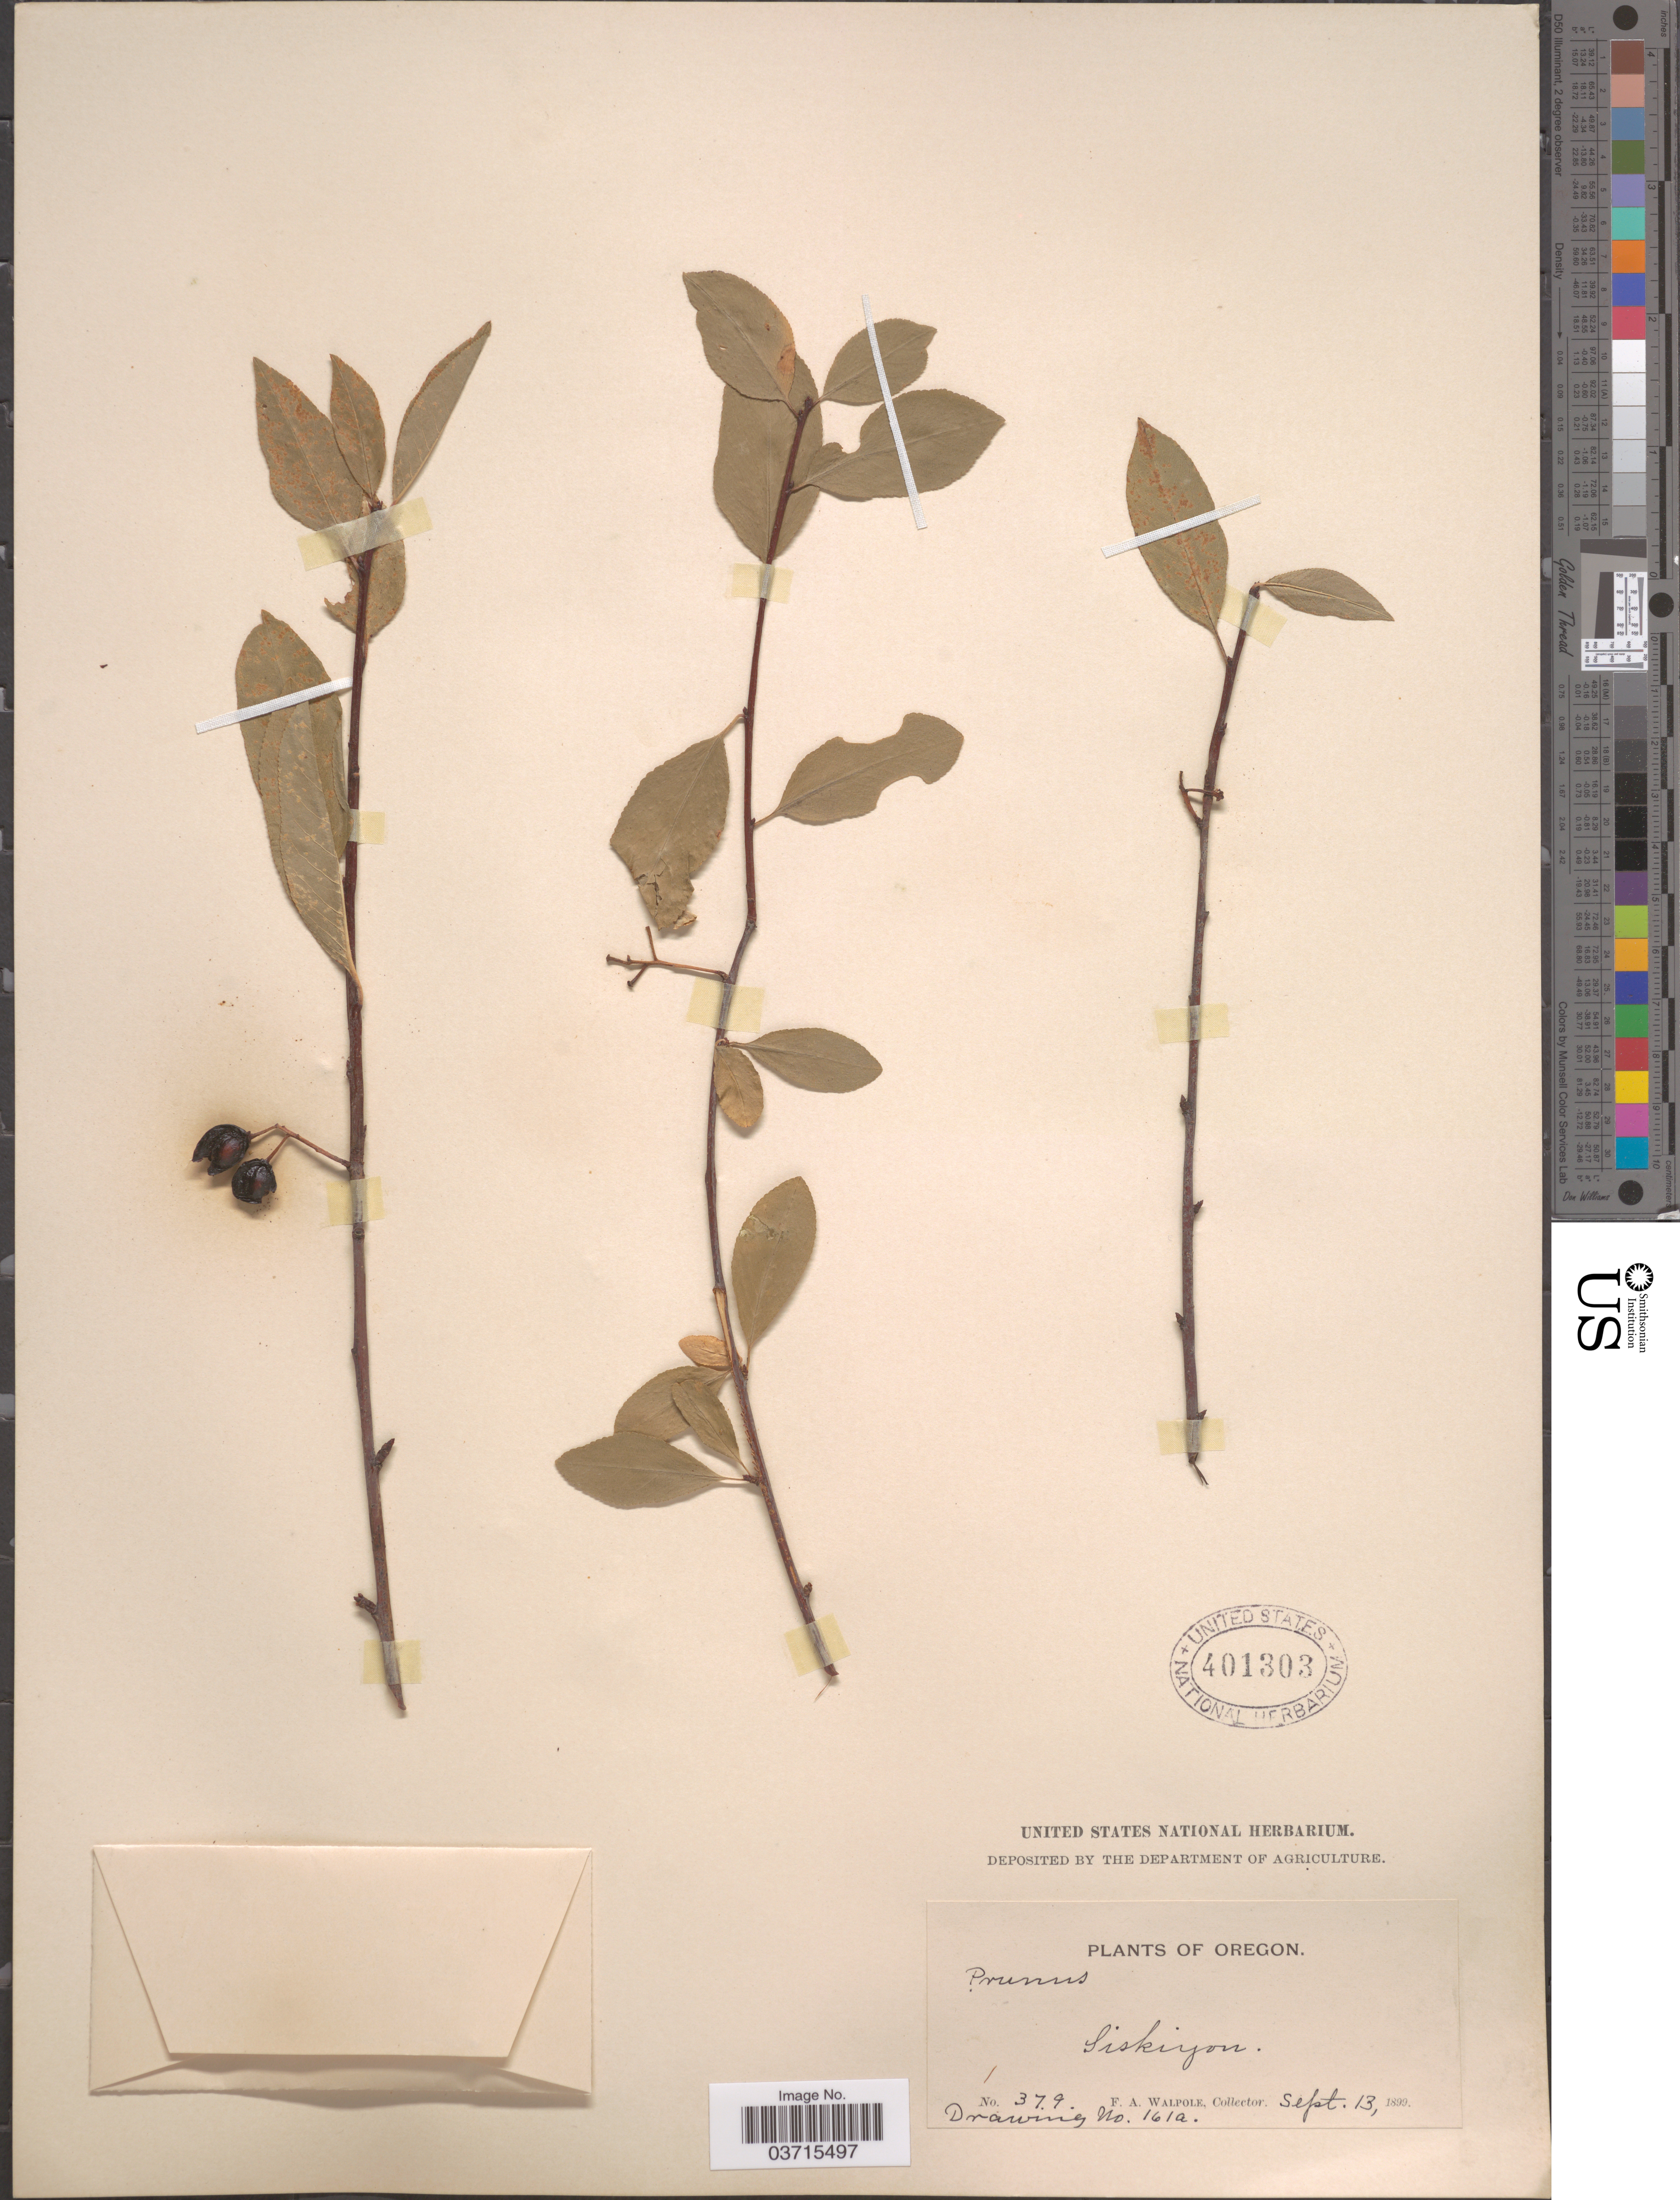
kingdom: Plantae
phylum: Tracheophyta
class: Magnoliopsida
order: Rosales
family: Rosaceae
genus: Prunus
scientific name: Prunus emarginata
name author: (Douglas ex Hook.) Eaton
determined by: Strong, Mark T., (BOT), Smithsonian Institution - National Museum of Natural History (UNITED STATES)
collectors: F. Walpole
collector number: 379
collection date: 1899-09-13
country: United States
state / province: Oregon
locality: Siskiyou.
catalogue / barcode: US 401303